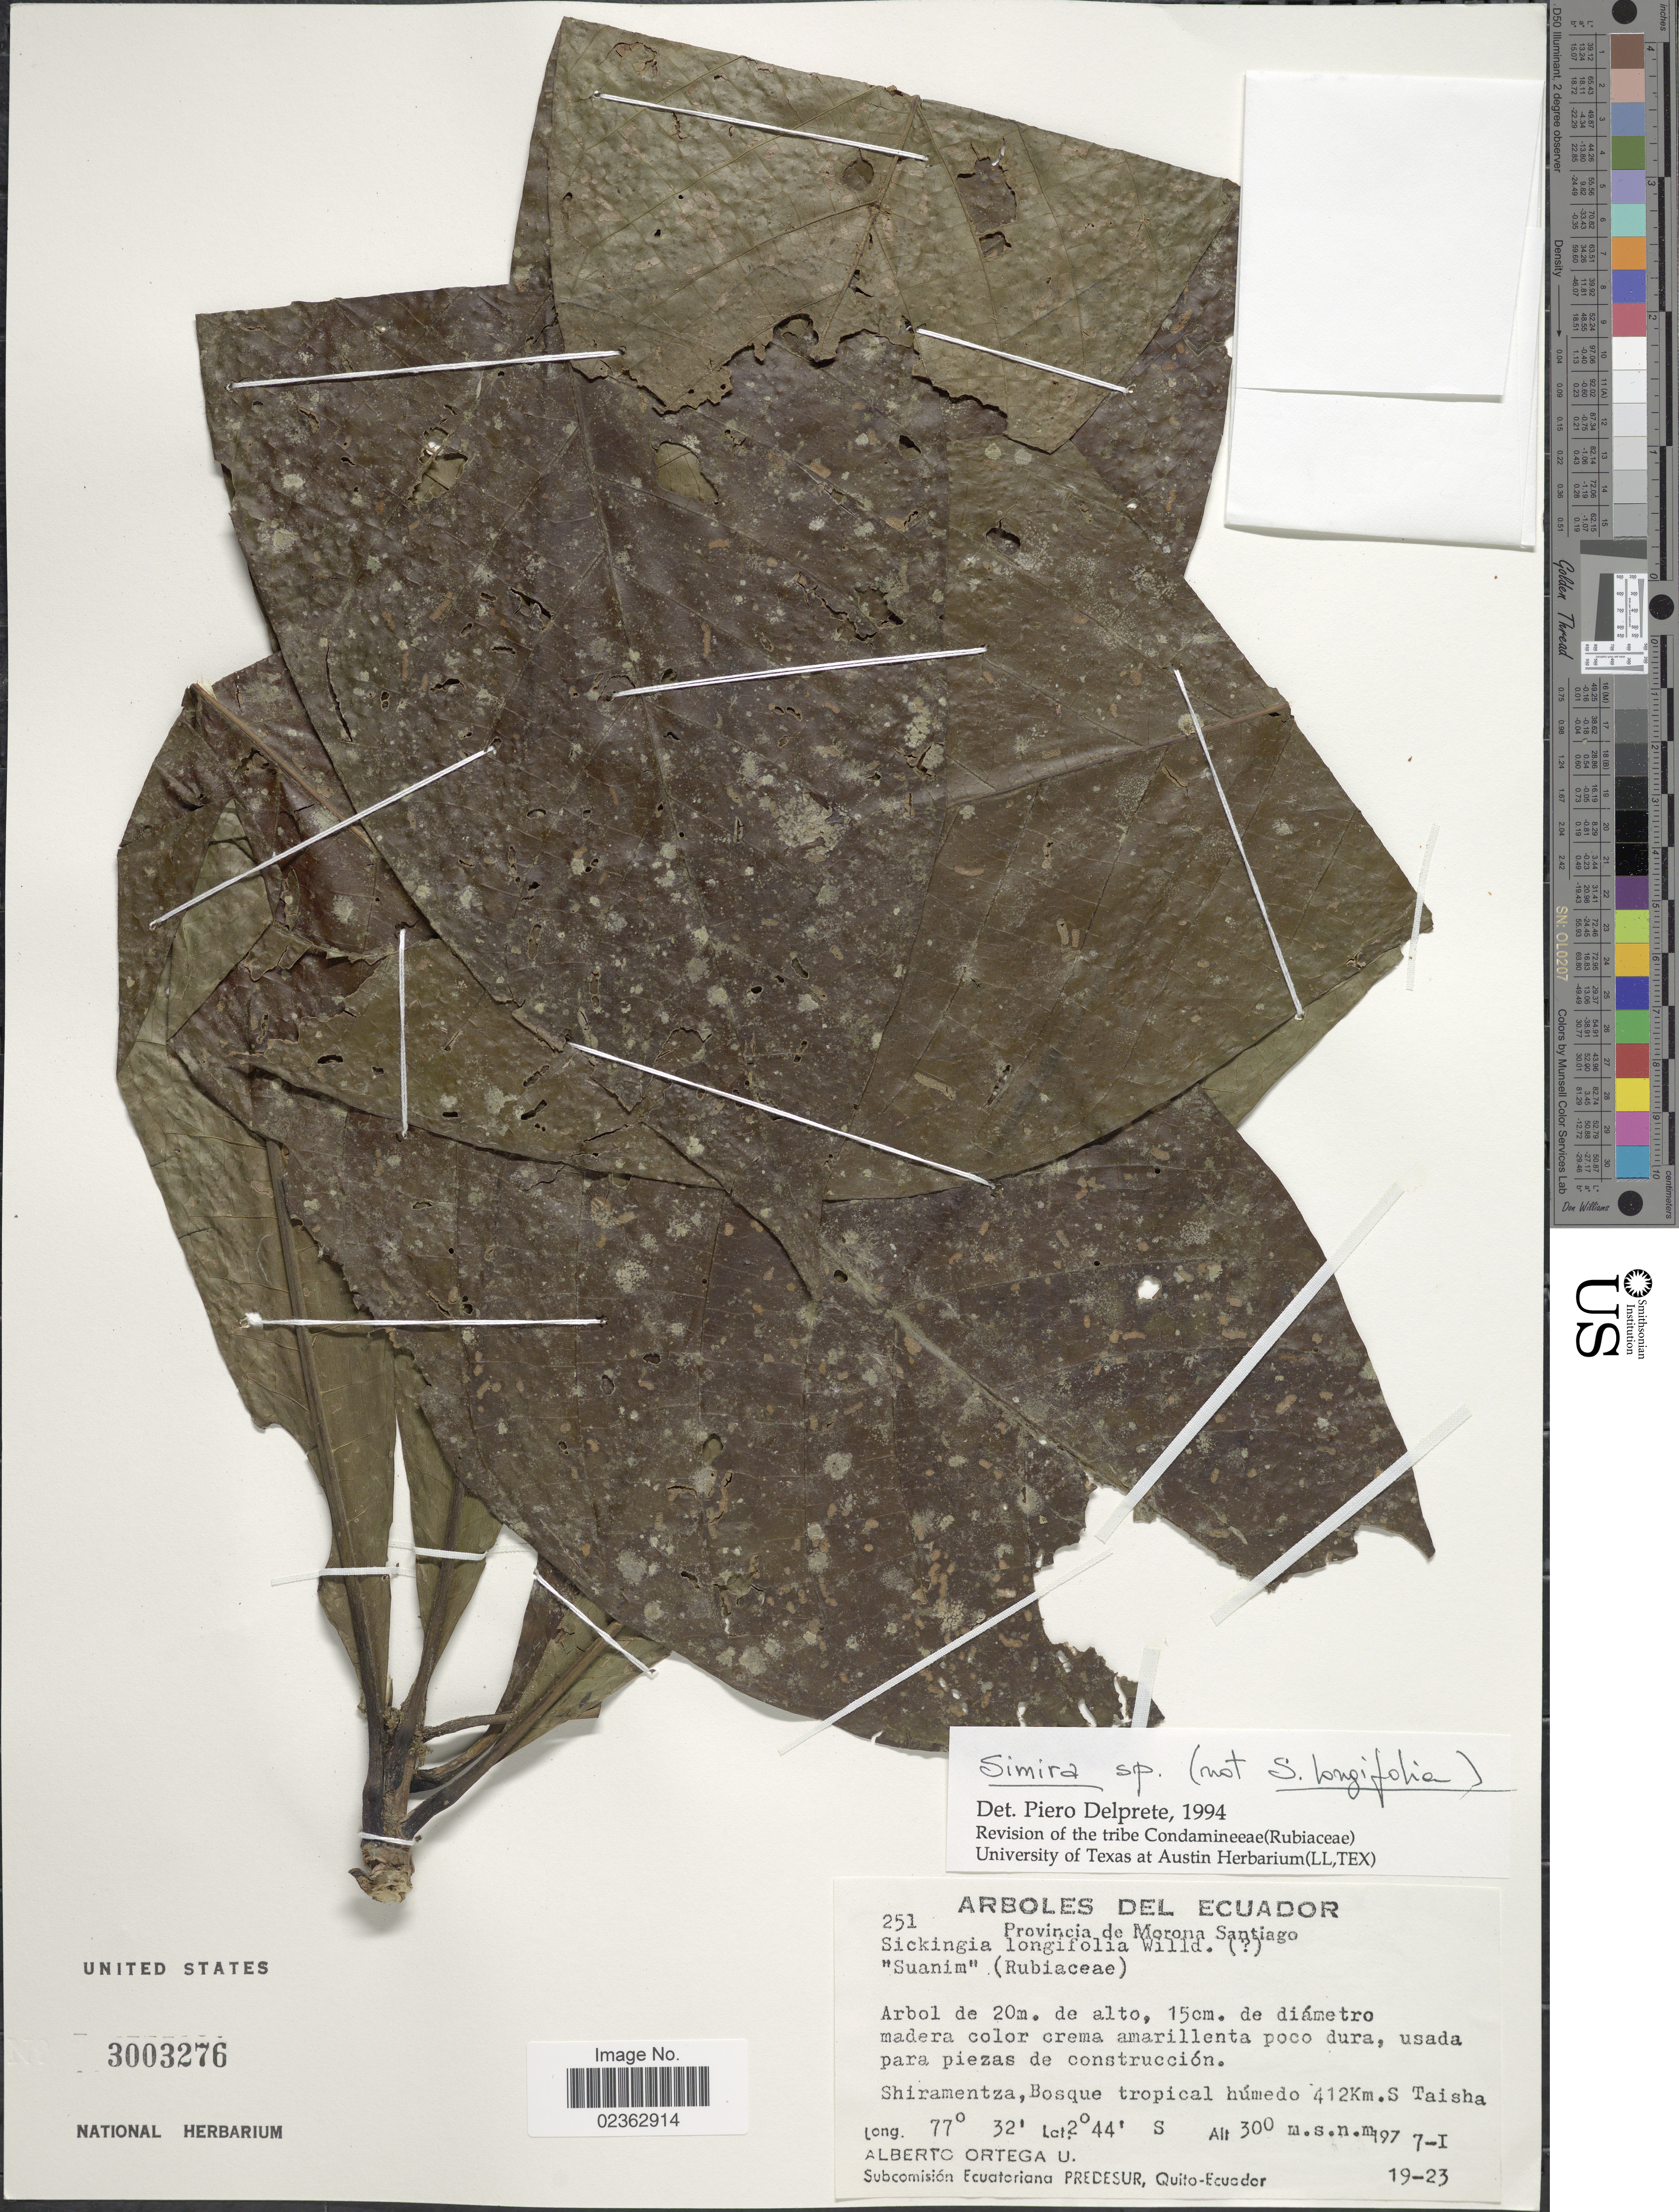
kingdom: Plantae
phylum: Tracheophyta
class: Magnoliopsida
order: Gentianales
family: Rubiaceae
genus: Simira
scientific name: Simira sp.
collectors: A. T. Ortega U.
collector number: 251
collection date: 1977-01-19/1977-01-23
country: Ecuador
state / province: Morona-Santiago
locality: Shiramentza, Bosque tropical humedo 412 km. S Taisha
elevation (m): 300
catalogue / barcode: US 3003276